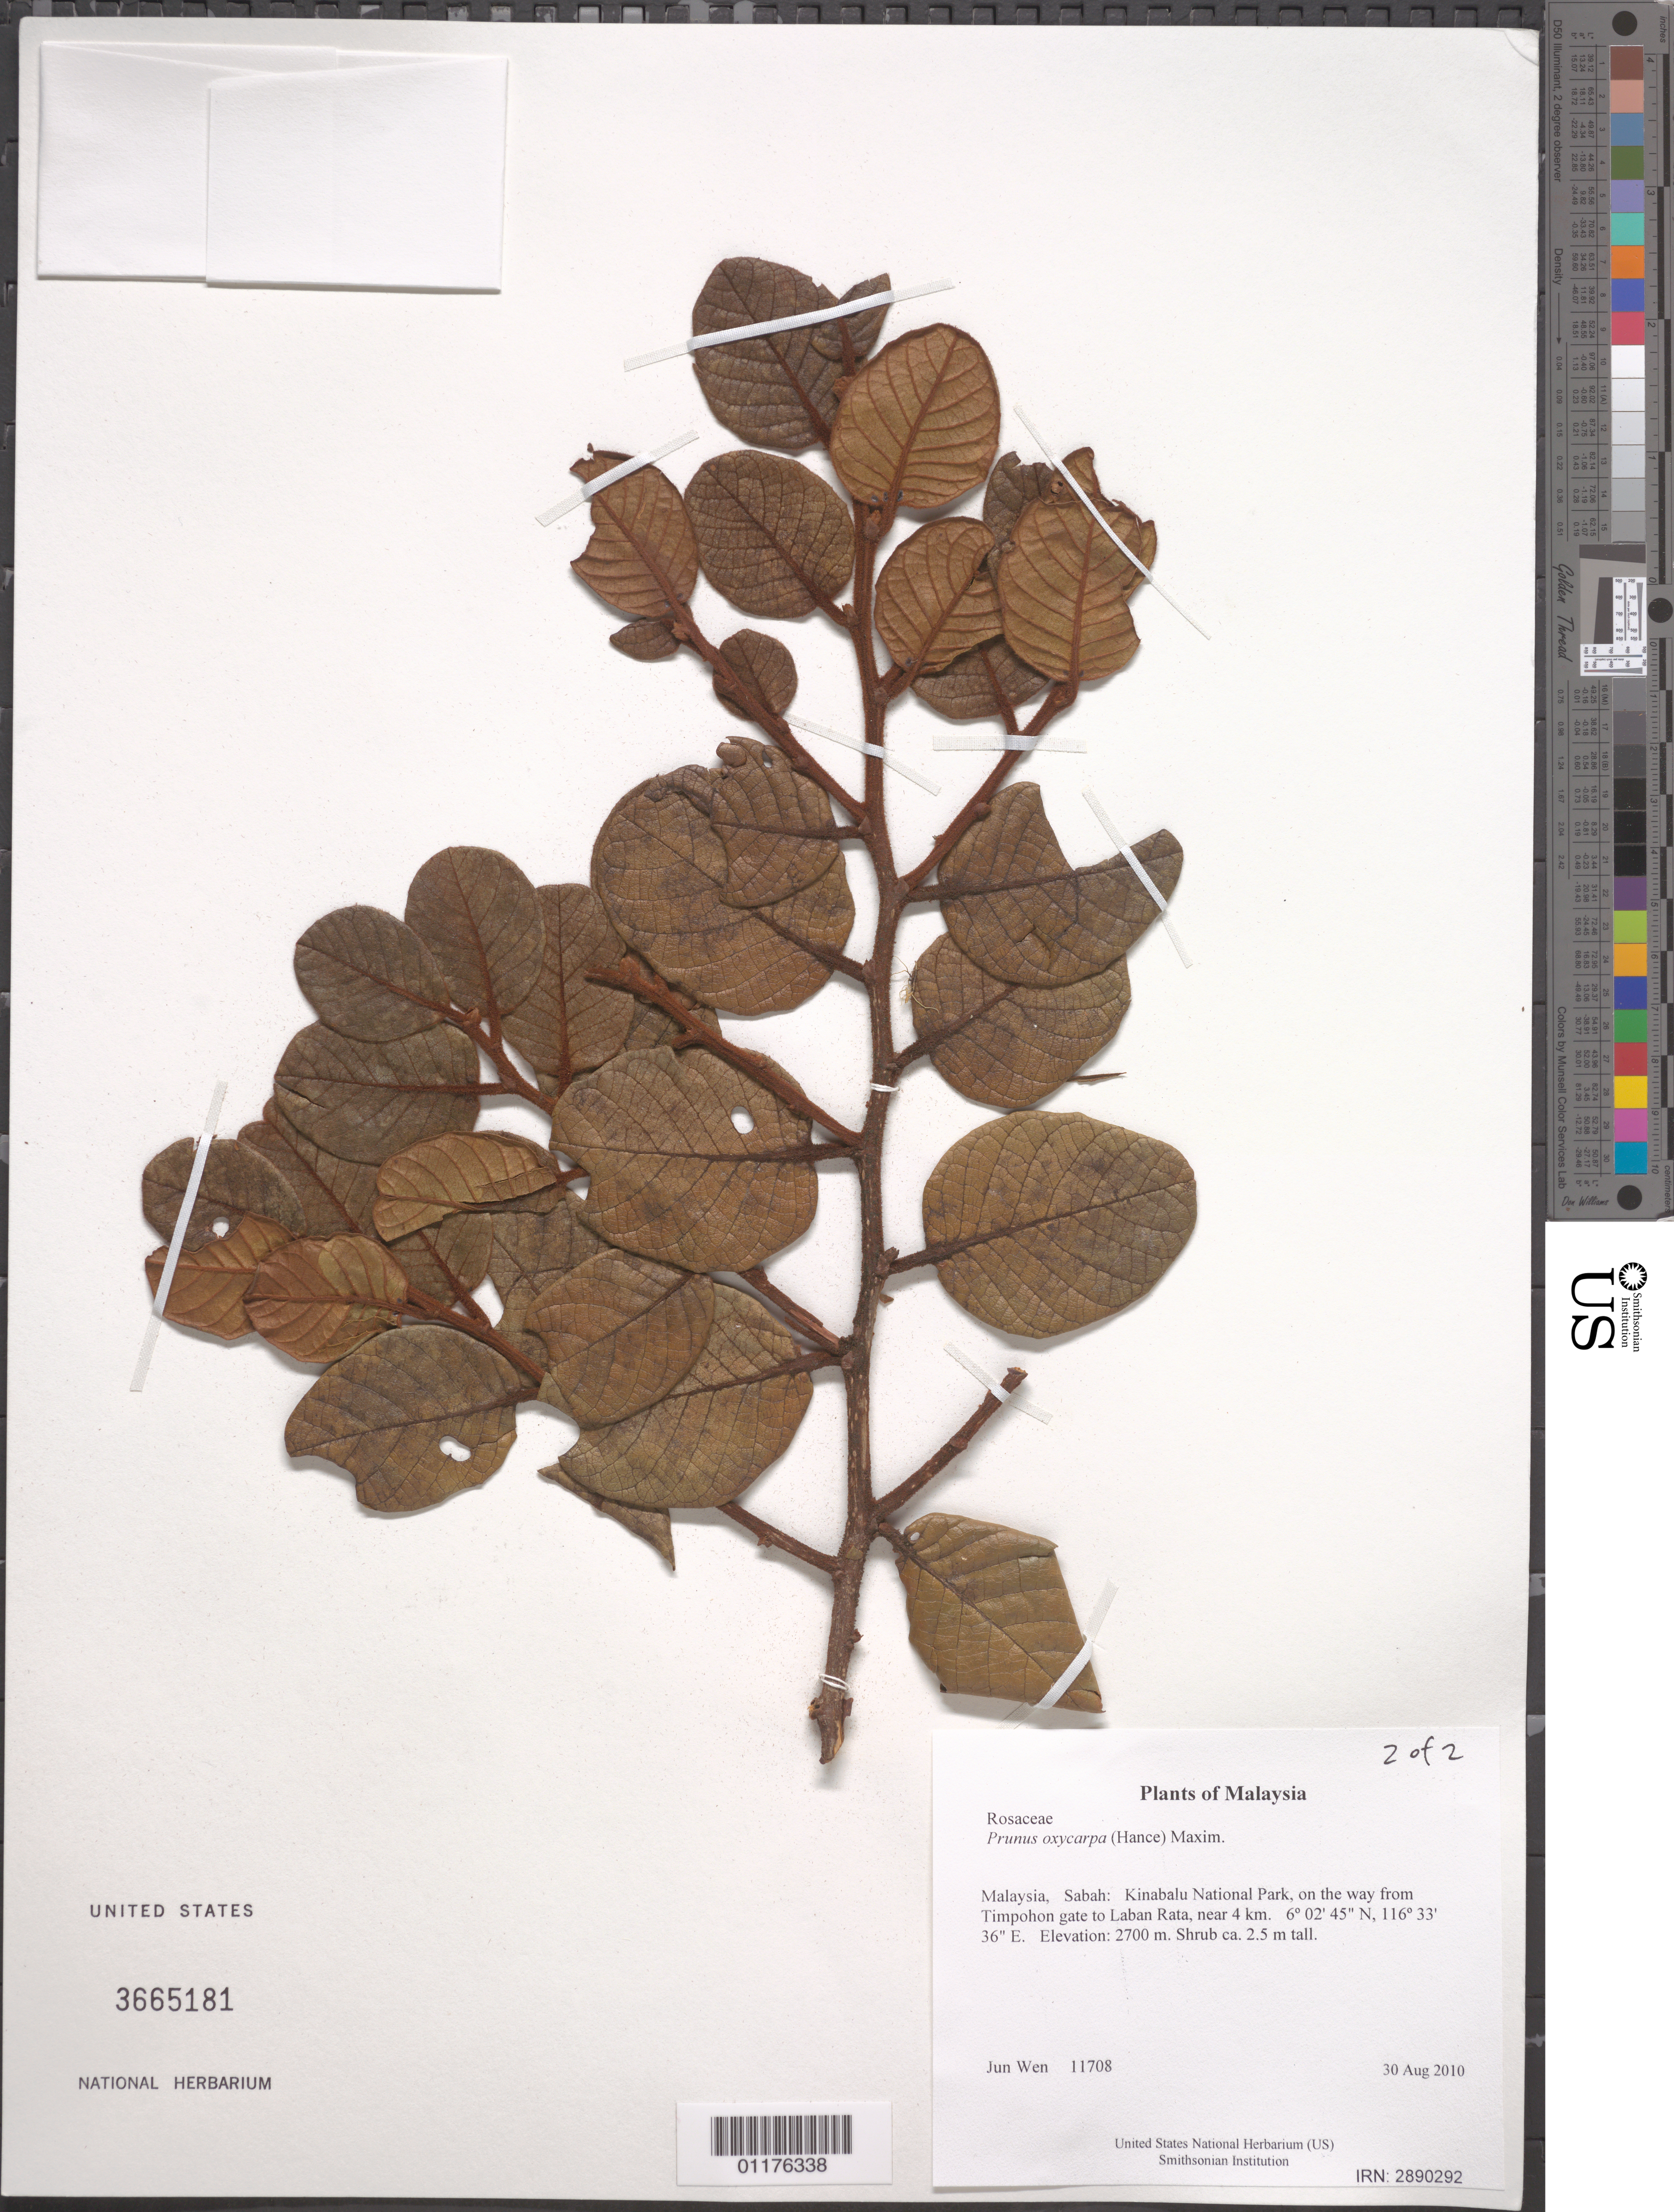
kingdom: Plantae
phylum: Tracheophyta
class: Magnoliopsida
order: Rosales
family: Rosaceae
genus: Prunus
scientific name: Prunus oxycarpa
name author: (Hance) Maxim.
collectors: J. Wen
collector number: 11708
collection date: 2010-08-30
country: Malaysia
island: Borneo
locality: Sabah: Kinabalu National Park, on the way from Timpohon gate to Laban Rata, near 4 km.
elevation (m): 2700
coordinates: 06 02.753 N, 116 33.607 E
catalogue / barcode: US 3665181